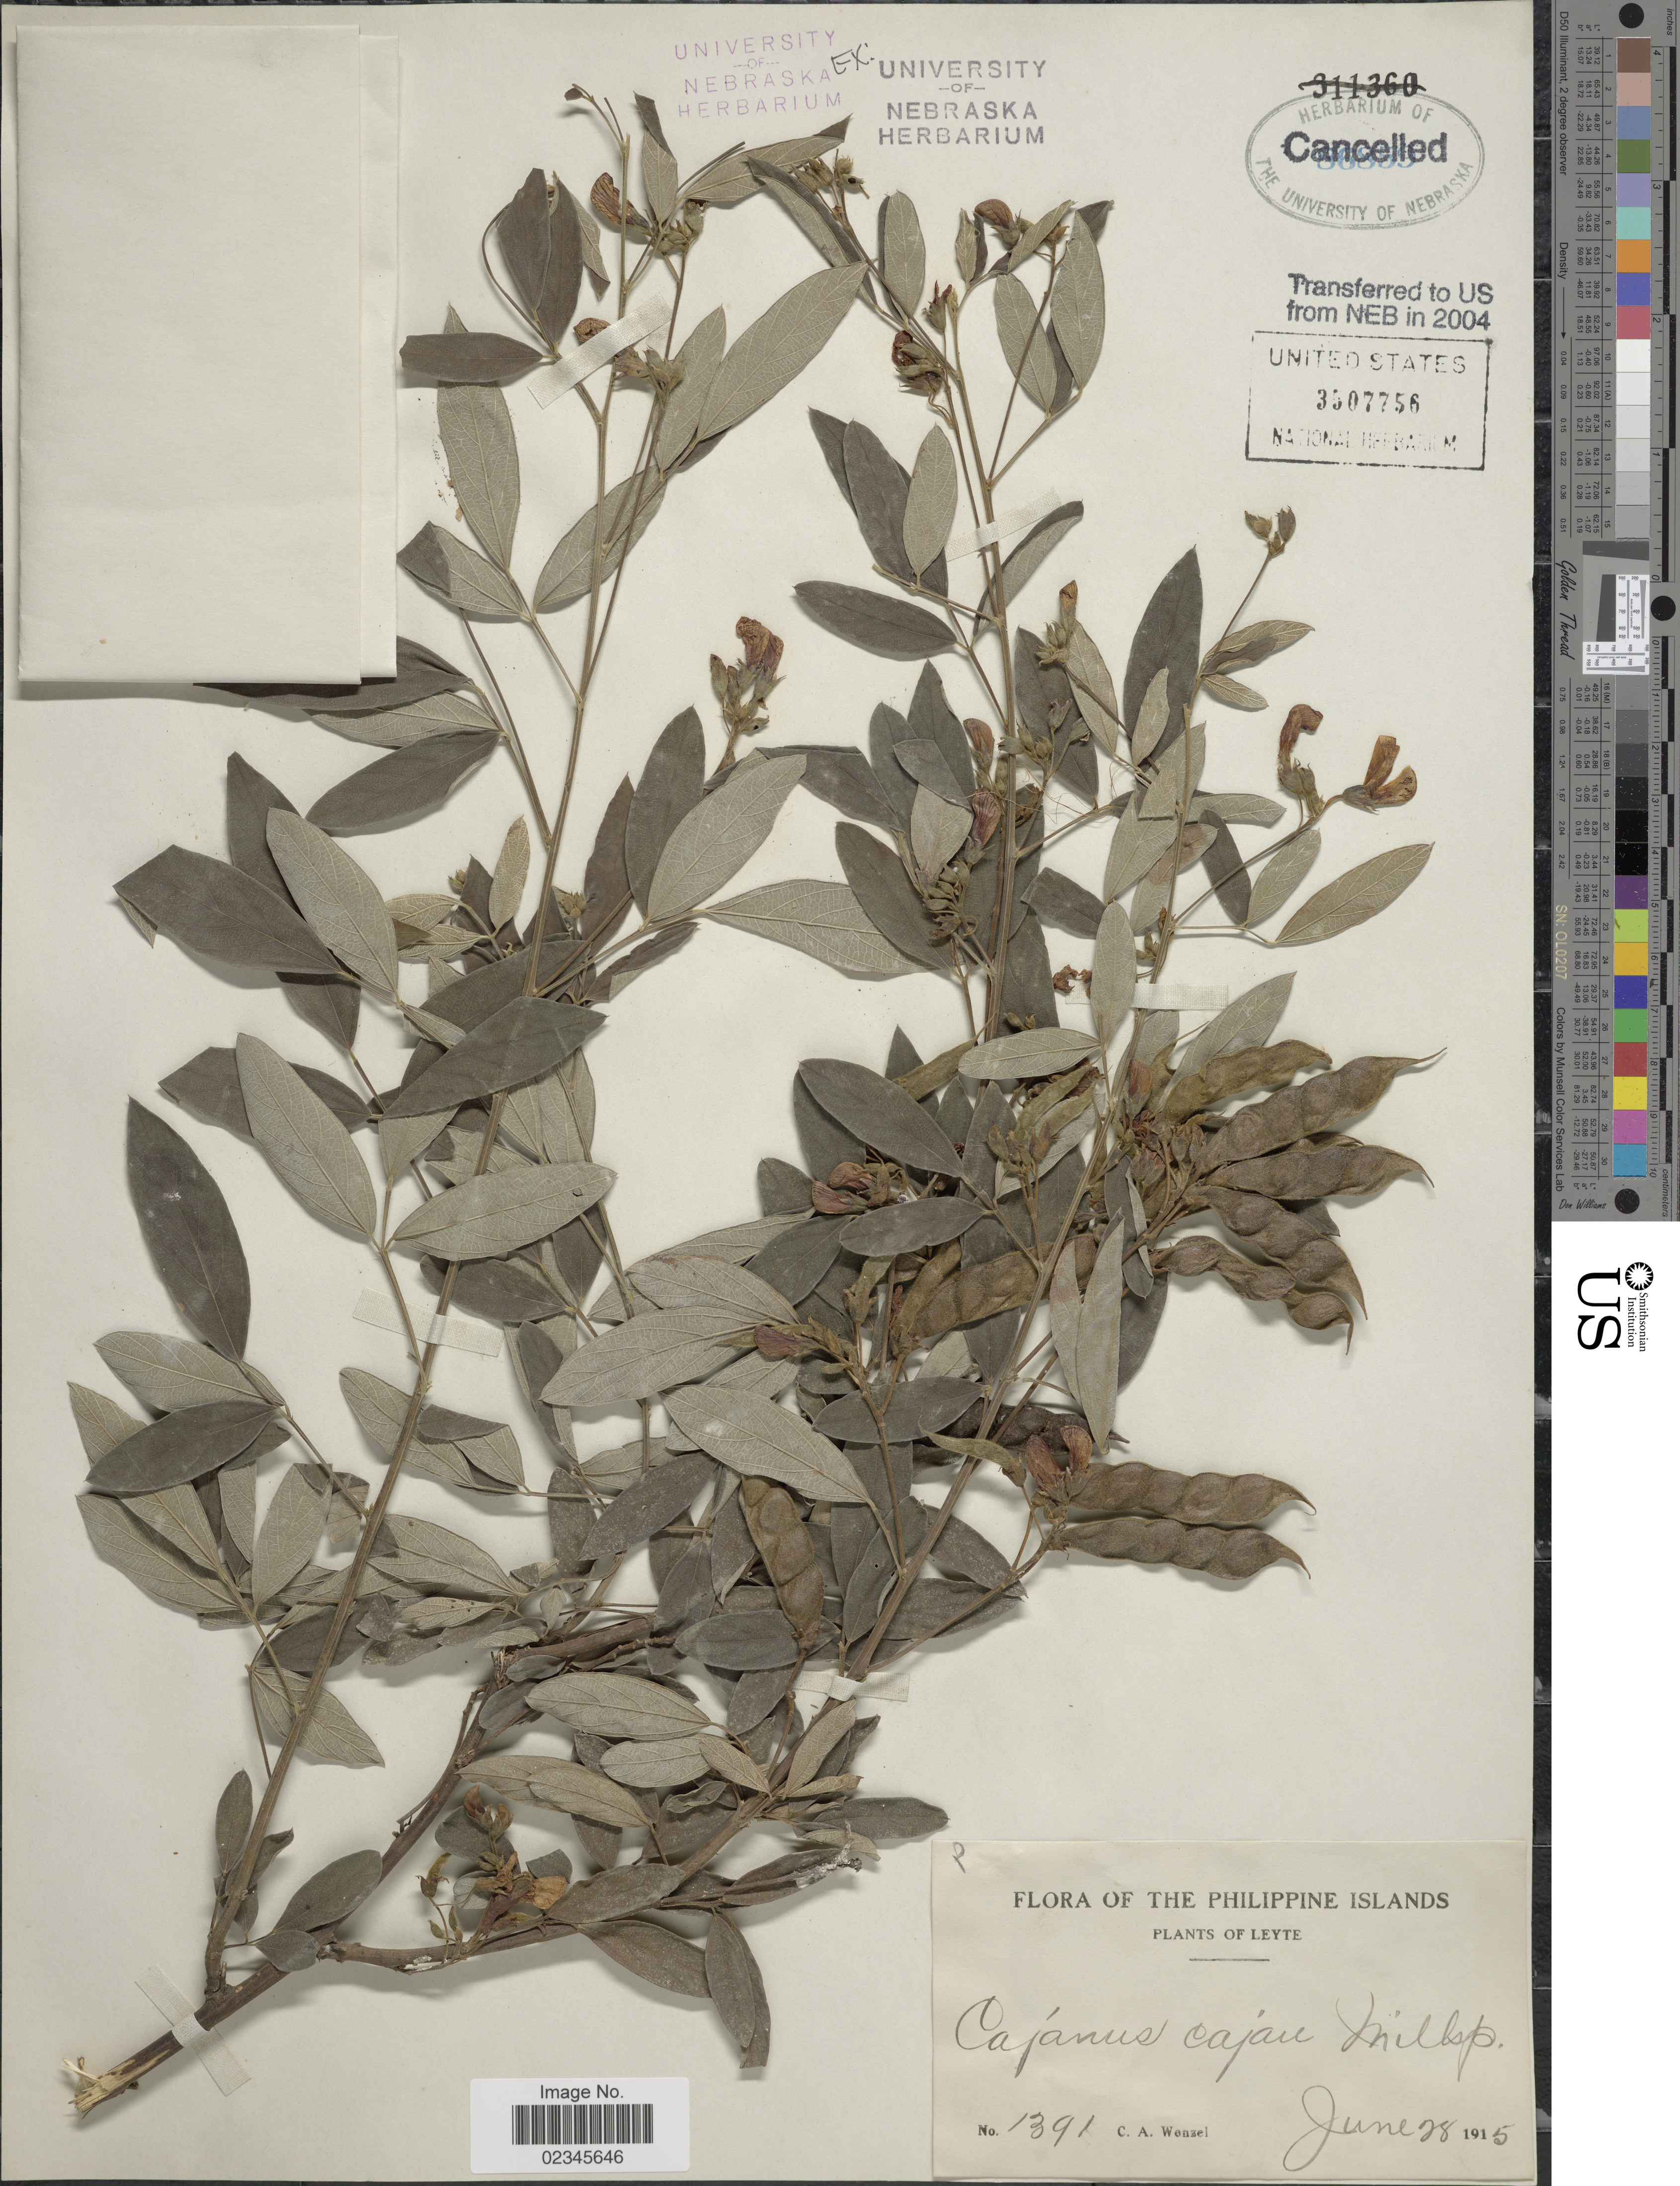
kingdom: Plantae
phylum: Tracheophyta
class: Magnoliopsida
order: Fabales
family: Fabaceae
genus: Cajanus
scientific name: Cajanus cajan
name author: (L.) Huth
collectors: C. Wenzel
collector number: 1391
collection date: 1915-06-28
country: Philippines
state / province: Eastern Visayas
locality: Leyte, The Philippine Islands.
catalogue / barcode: US 3507756